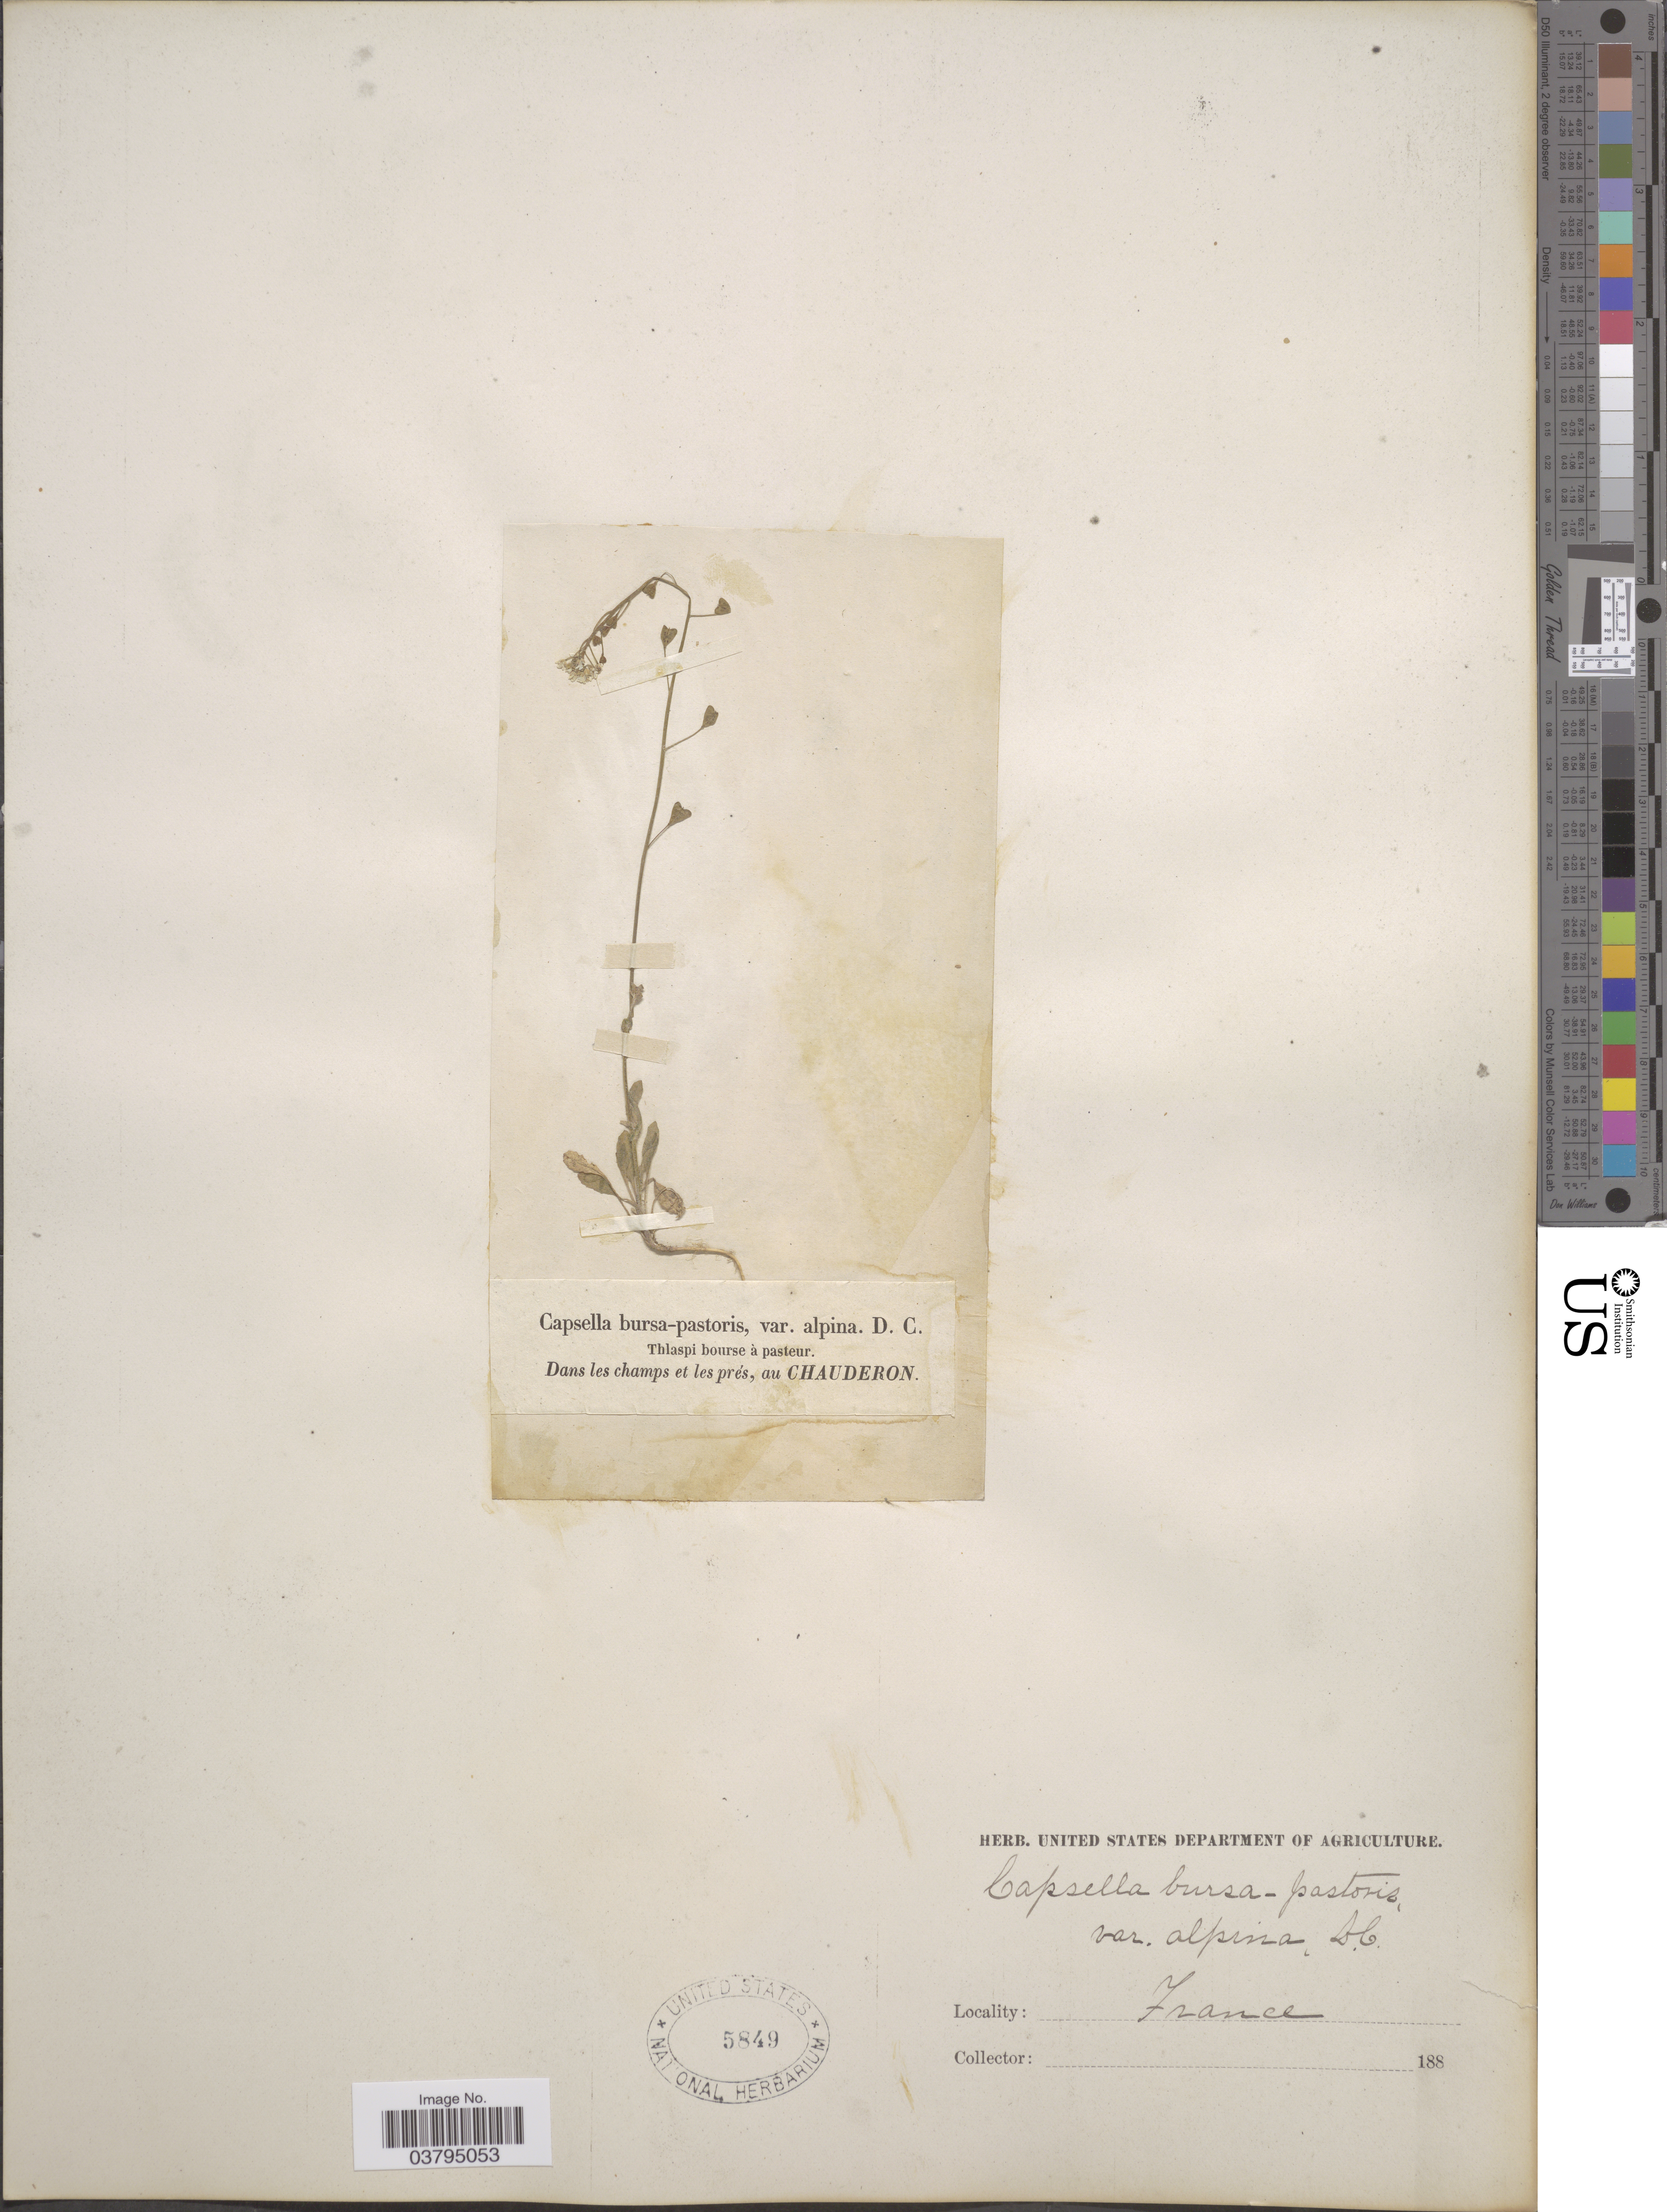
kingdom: Plantae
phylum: Tracheophyta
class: Magnoliopsida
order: Brassicales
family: Brassicaceae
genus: Capsella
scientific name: Capsella bursa-pastoris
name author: (L.) Medik.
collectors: Facchini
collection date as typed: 188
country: France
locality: Dans les champs et les prés, au Chauderon.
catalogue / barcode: US 5849